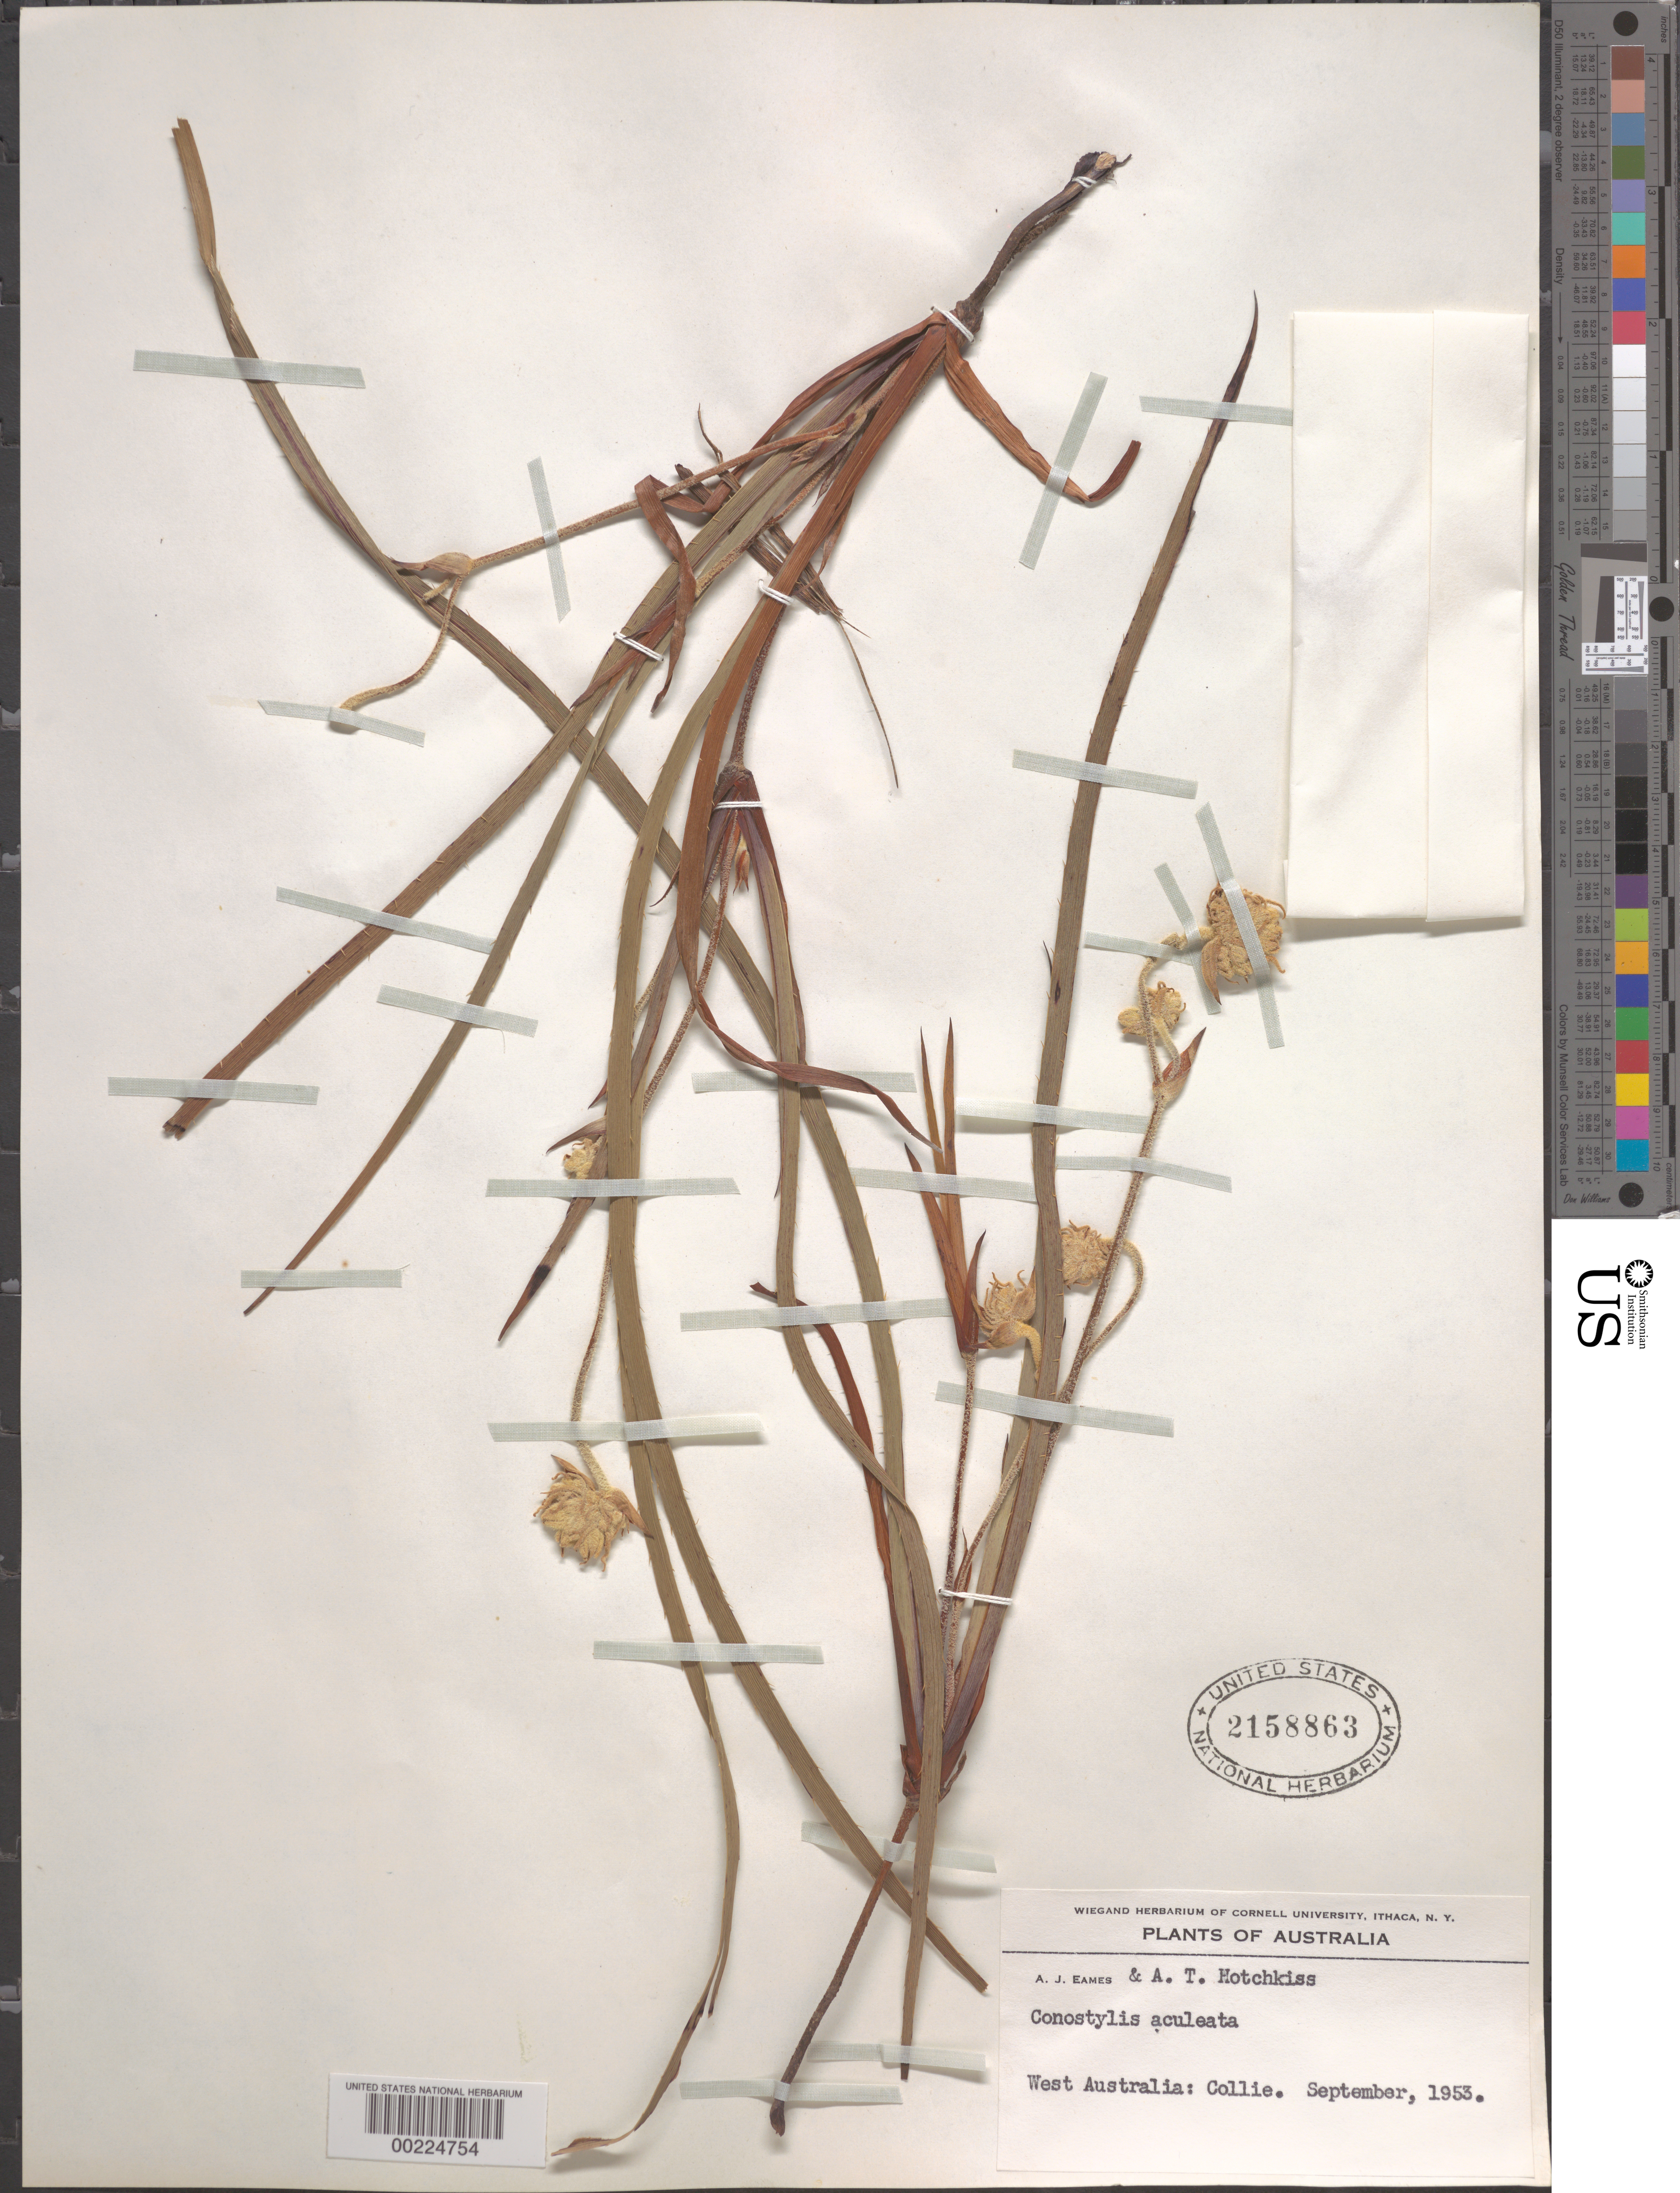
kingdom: Plantae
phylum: Tracheophyta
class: Liliopsida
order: Commelinales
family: Haemodoraceae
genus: Conostylis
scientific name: Conostylis aculeata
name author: R. Br.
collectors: A. J. Eames & A. Hotchkiss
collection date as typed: Sep 1953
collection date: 1953-09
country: Australia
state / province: Western Australia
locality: Collie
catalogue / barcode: US 2158863